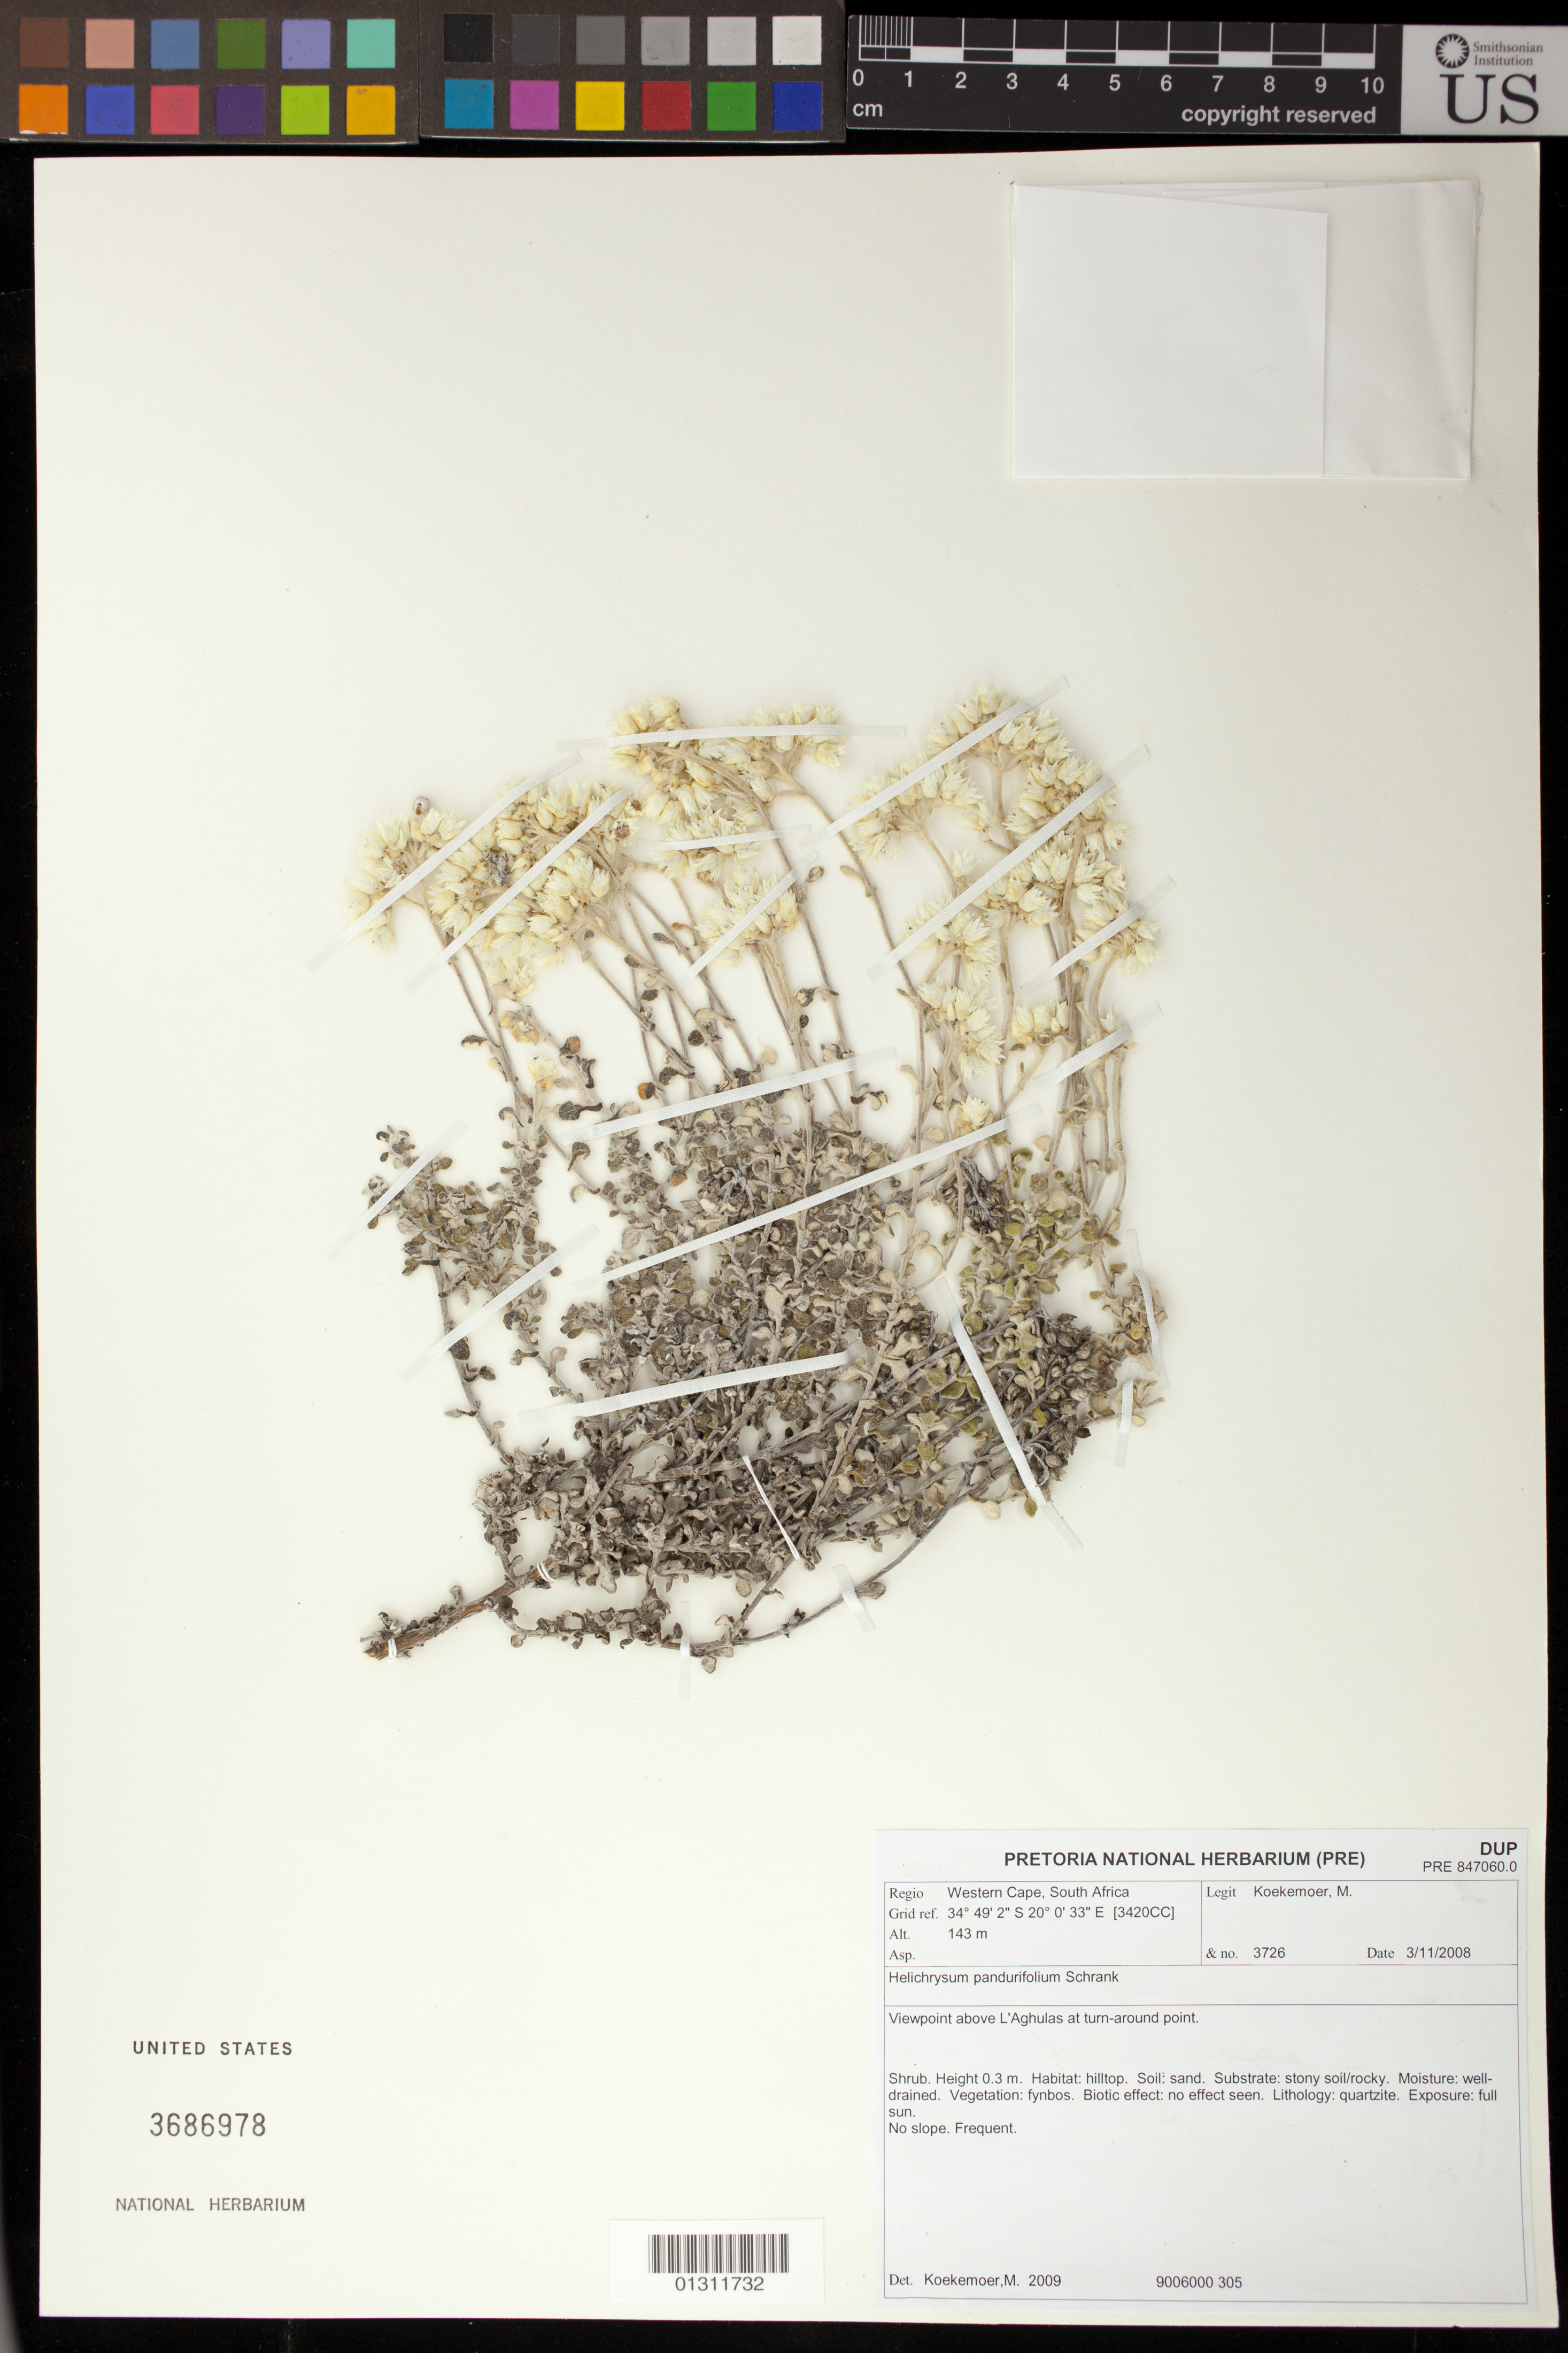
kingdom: Plantae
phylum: Tracheophyta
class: Magnoliopsida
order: Asterales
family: Asteraceae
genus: Helichrysum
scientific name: Helichrysum auriculatum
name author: Less.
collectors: M. Koekemoer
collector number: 3726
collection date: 2008-03-11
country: South Africa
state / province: Western Cape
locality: Viewpoint above L'Aghulas at turn-around point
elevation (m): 143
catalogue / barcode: US 3686978